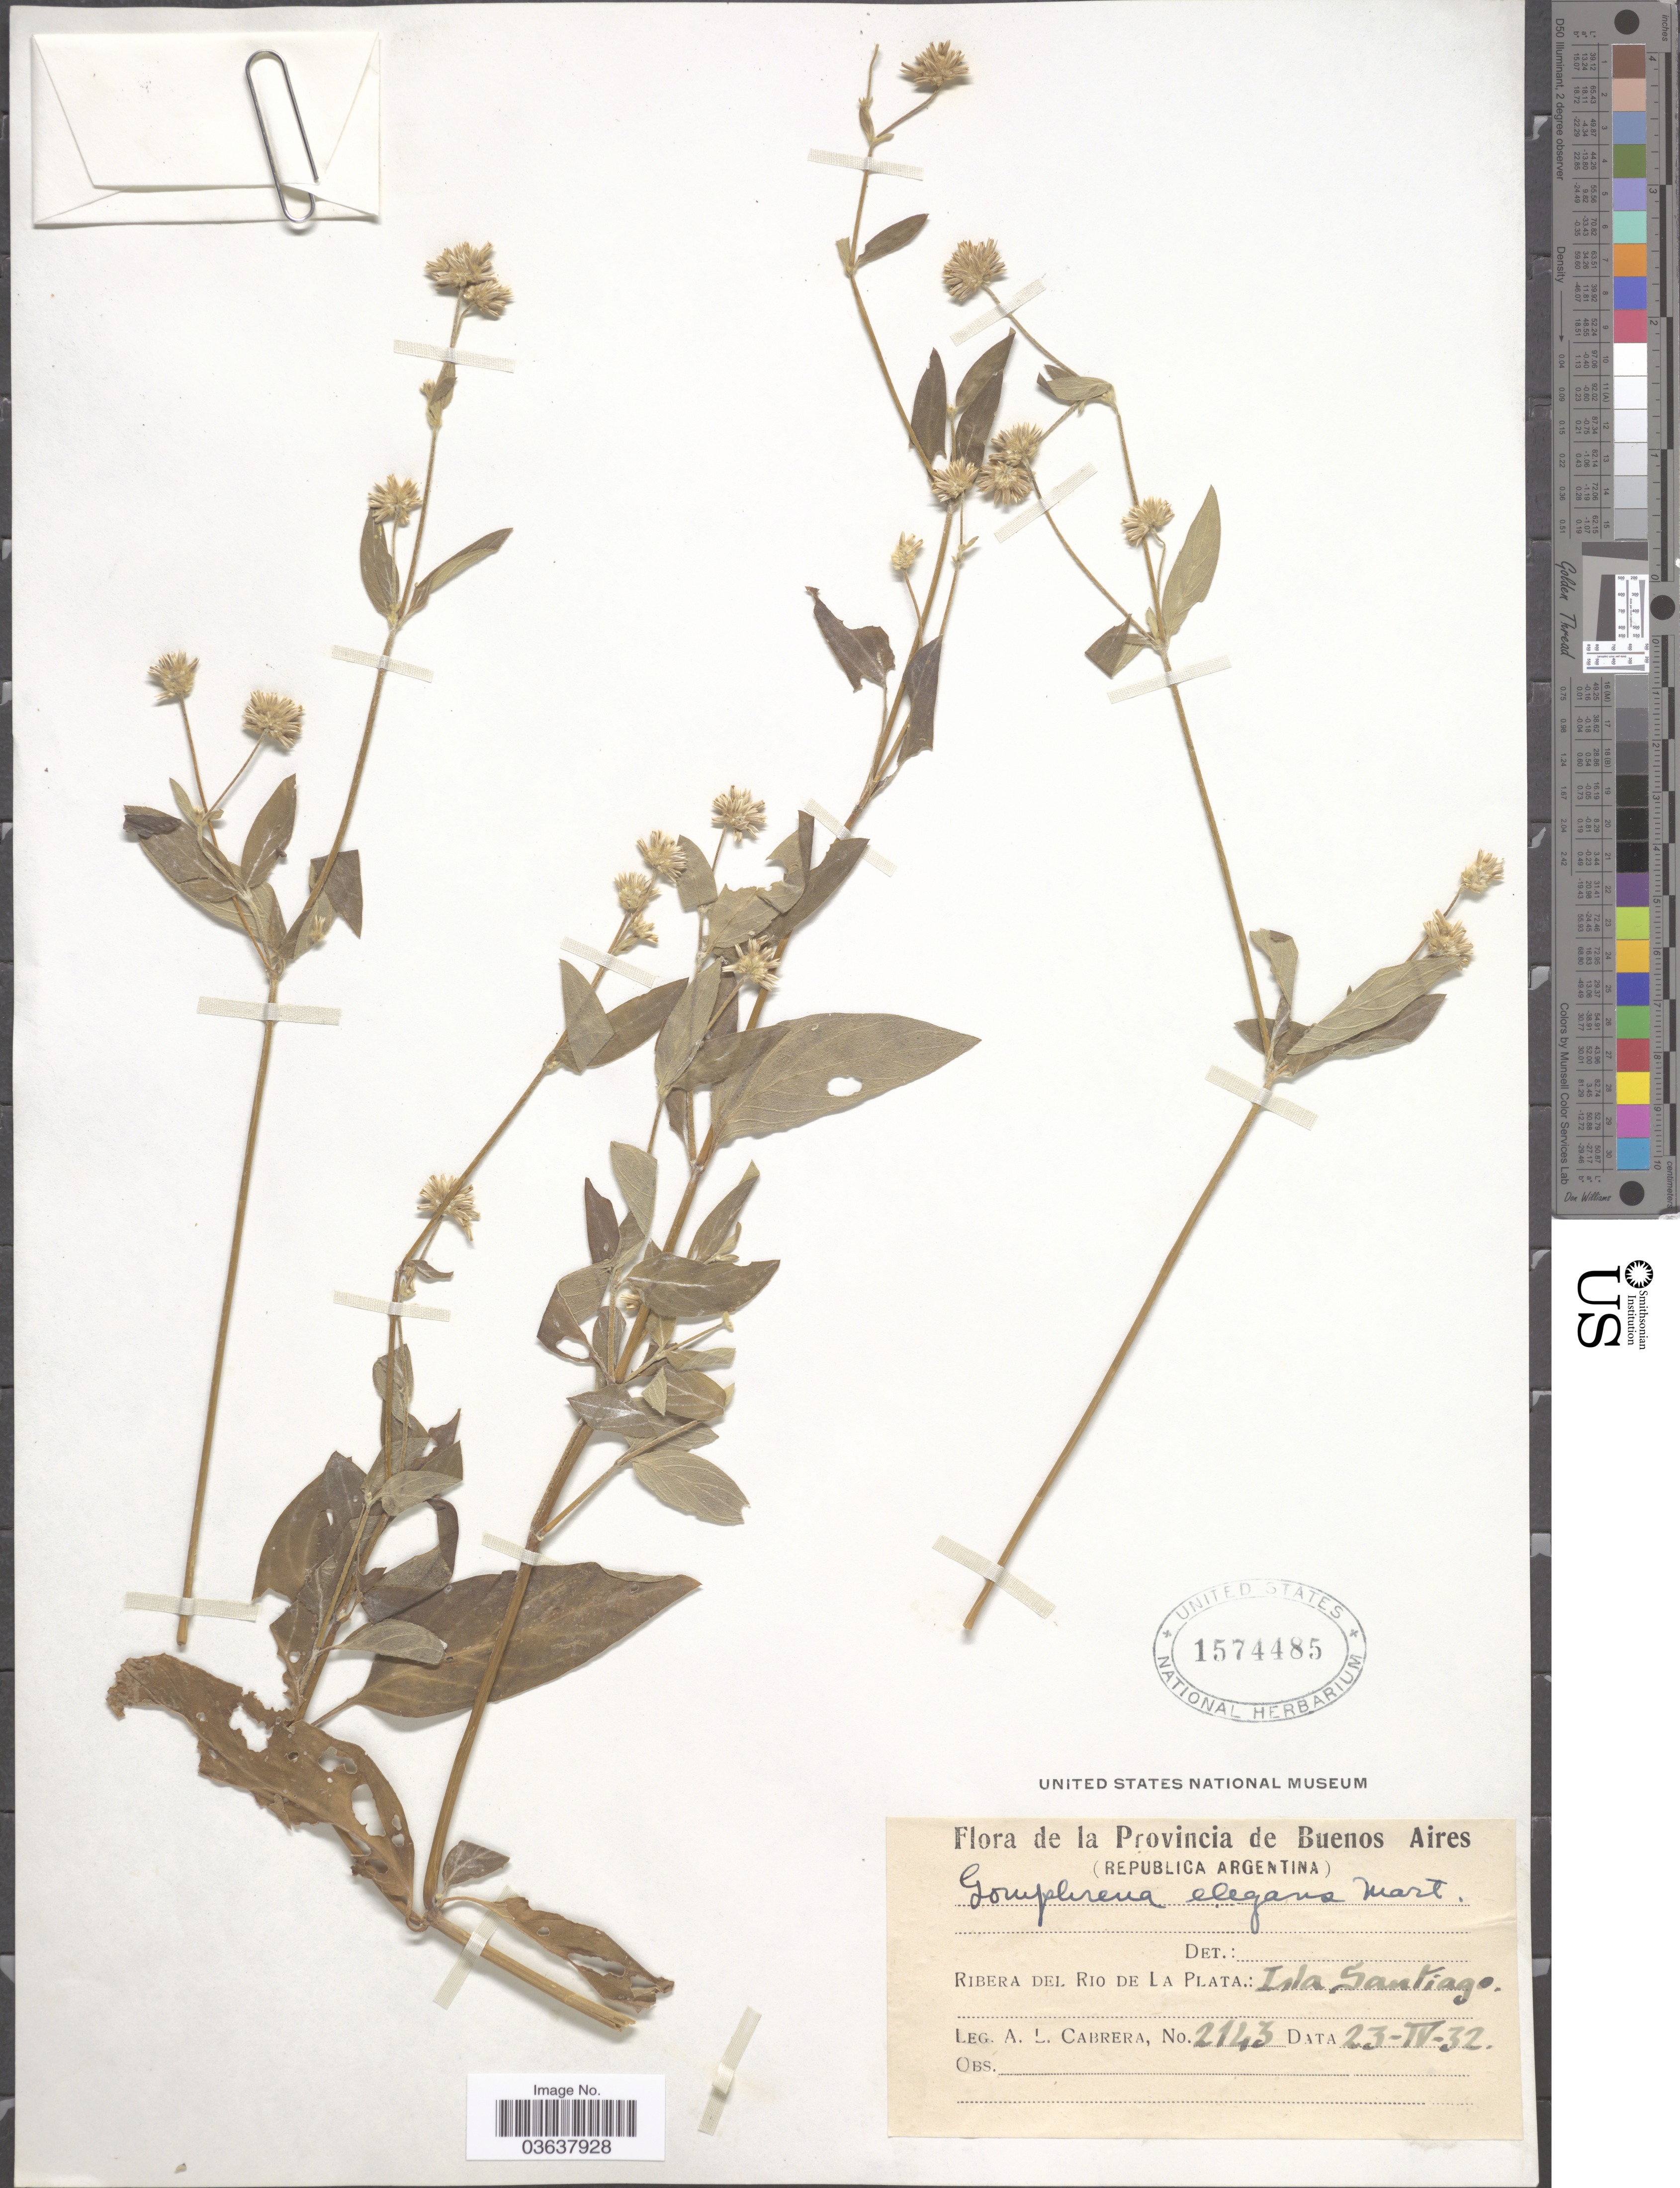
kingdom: Plantae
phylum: Tracheophyta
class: Magnoliopsida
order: Caryophyllales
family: Amaranthaceae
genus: Gomphrena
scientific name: Gomphrena elegans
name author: Mart.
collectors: A. L. Cabrera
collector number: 2143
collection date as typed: Transcribed d/m/y: 23/4/32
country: Argentina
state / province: Buenos Aires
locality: Ribera del Rio de la Plata: Isla Santiago.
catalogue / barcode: US 1574485